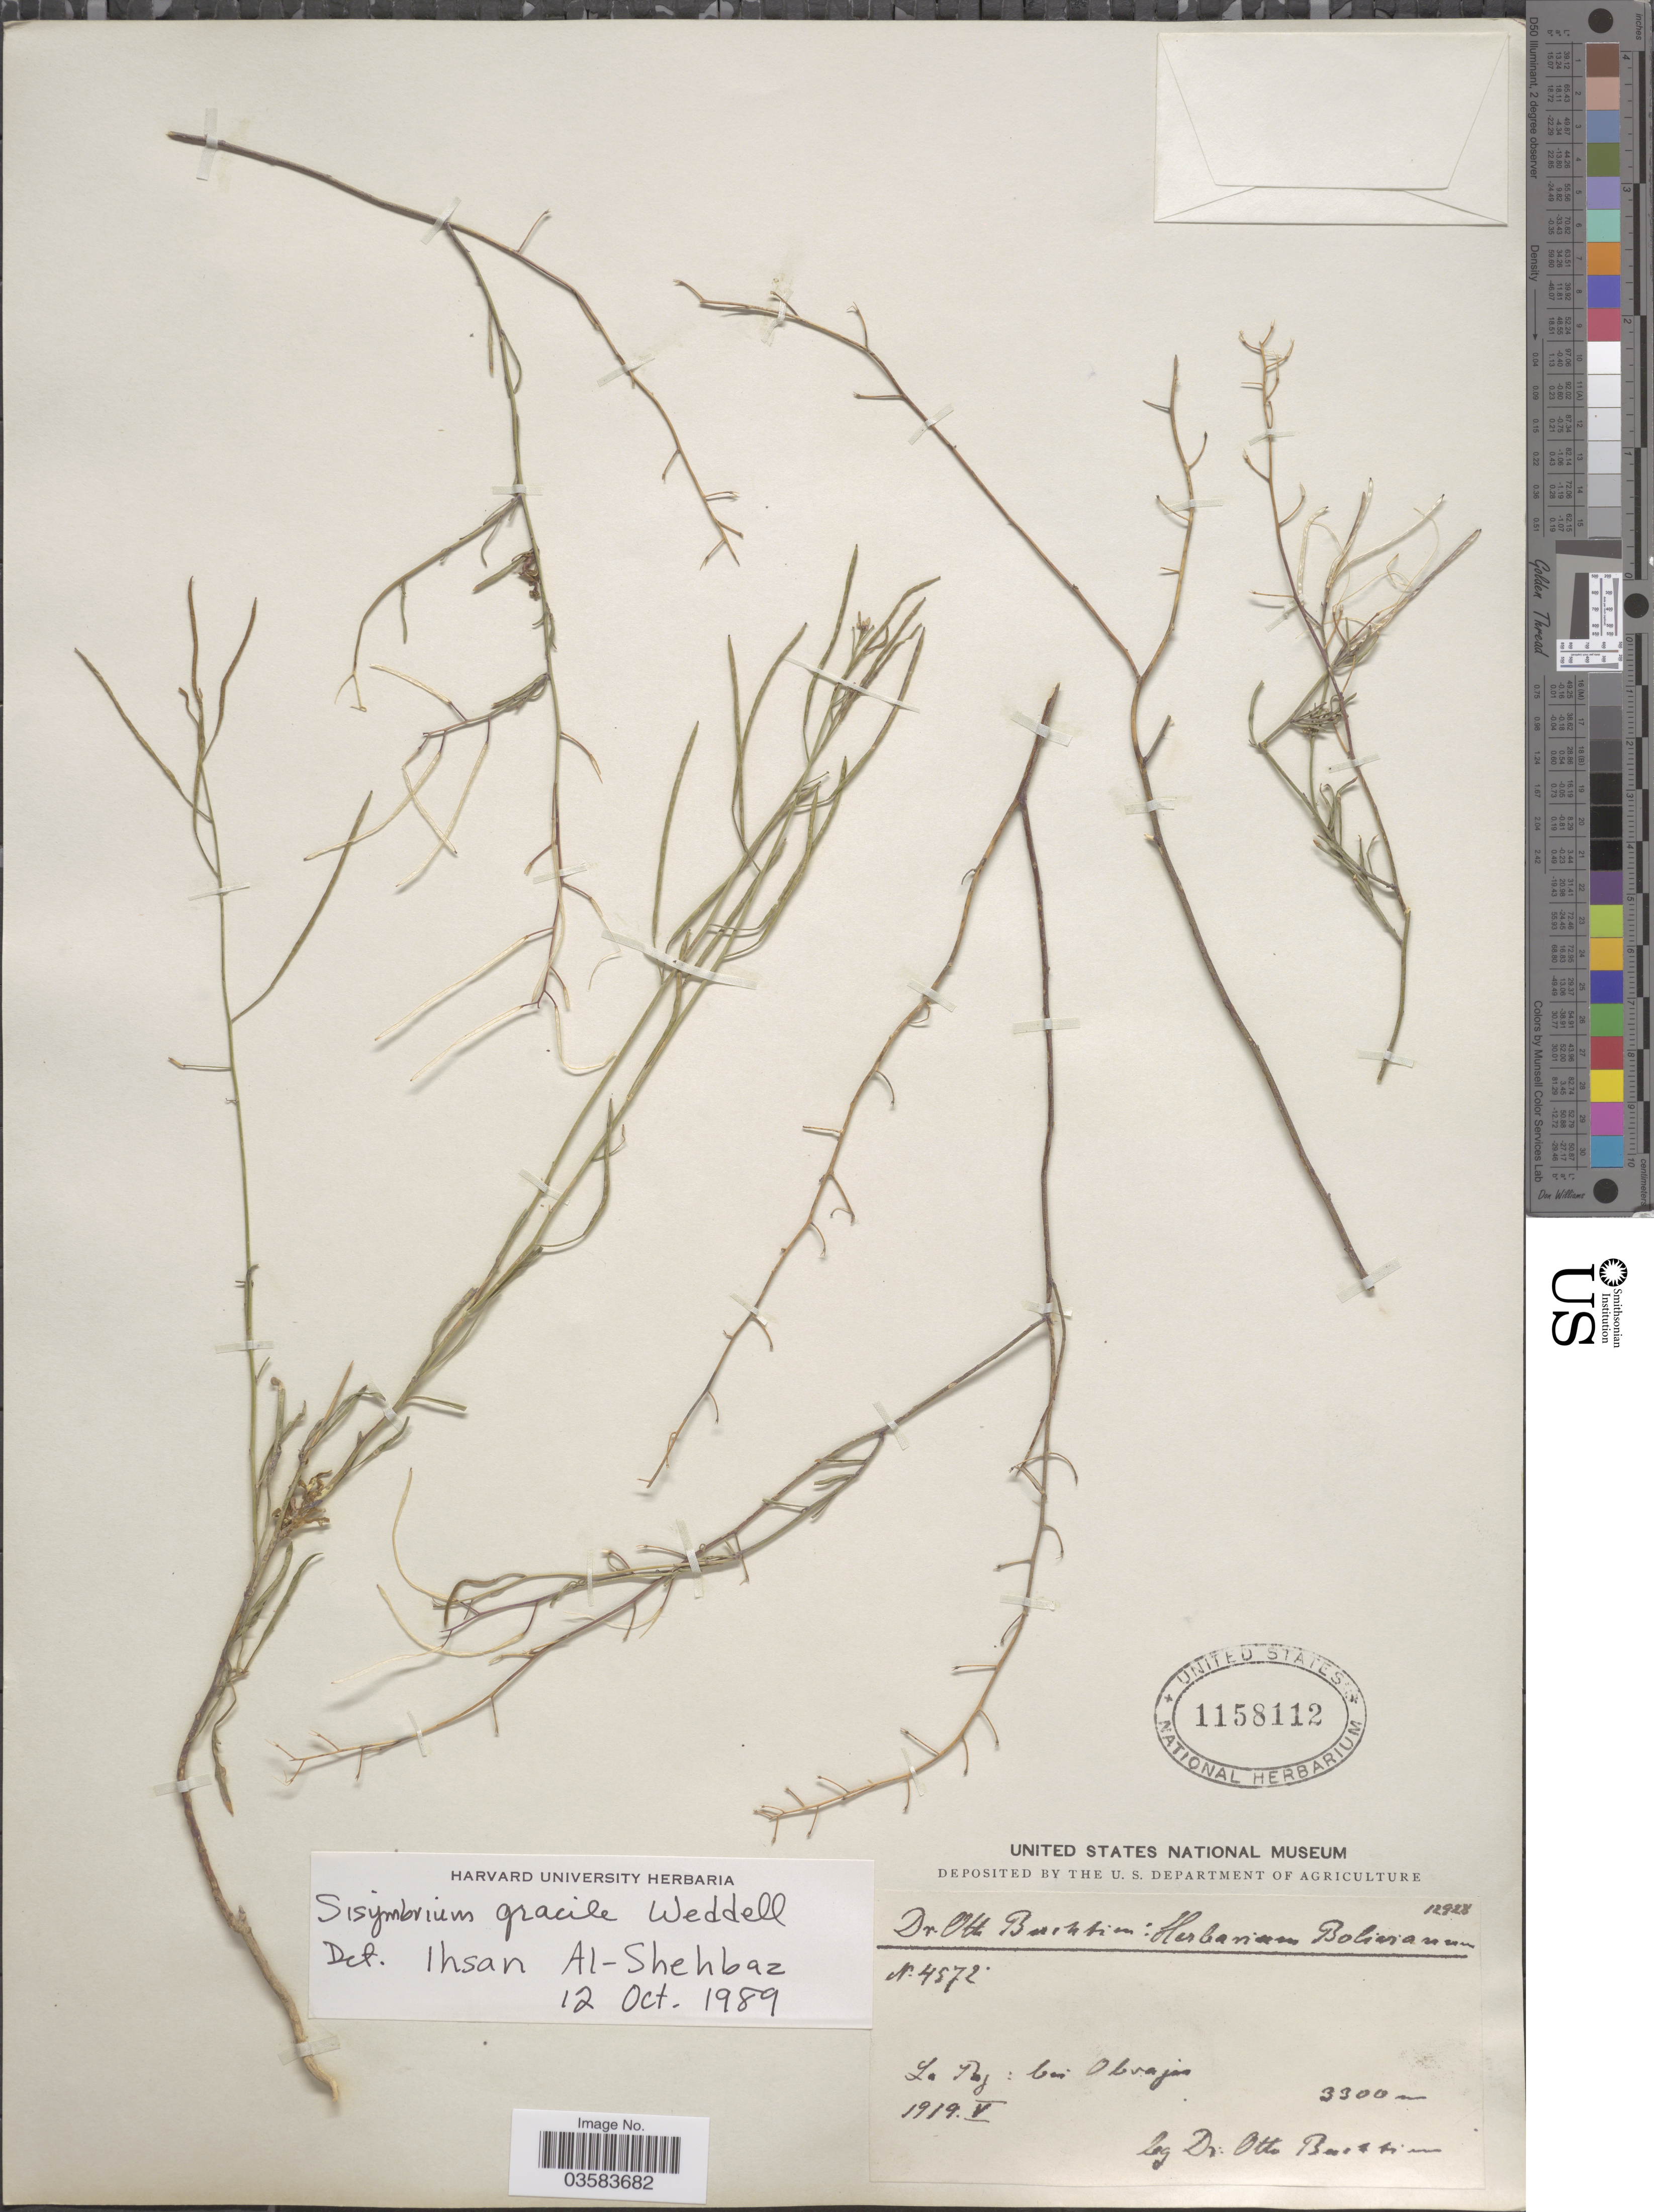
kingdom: Plantae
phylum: Tracheophyta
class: Magnoliopsida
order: Brassicales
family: Brassicaceae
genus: Mostacillastrum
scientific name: Mostacillastrum gracile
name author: (Wedd.) Al-Shehbaz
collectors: O. Buchtien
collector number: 4572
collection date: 1919-05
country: Bolivia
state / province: La Paz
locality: Bei Obrajes.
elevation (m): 3300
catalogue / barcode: US 1158112